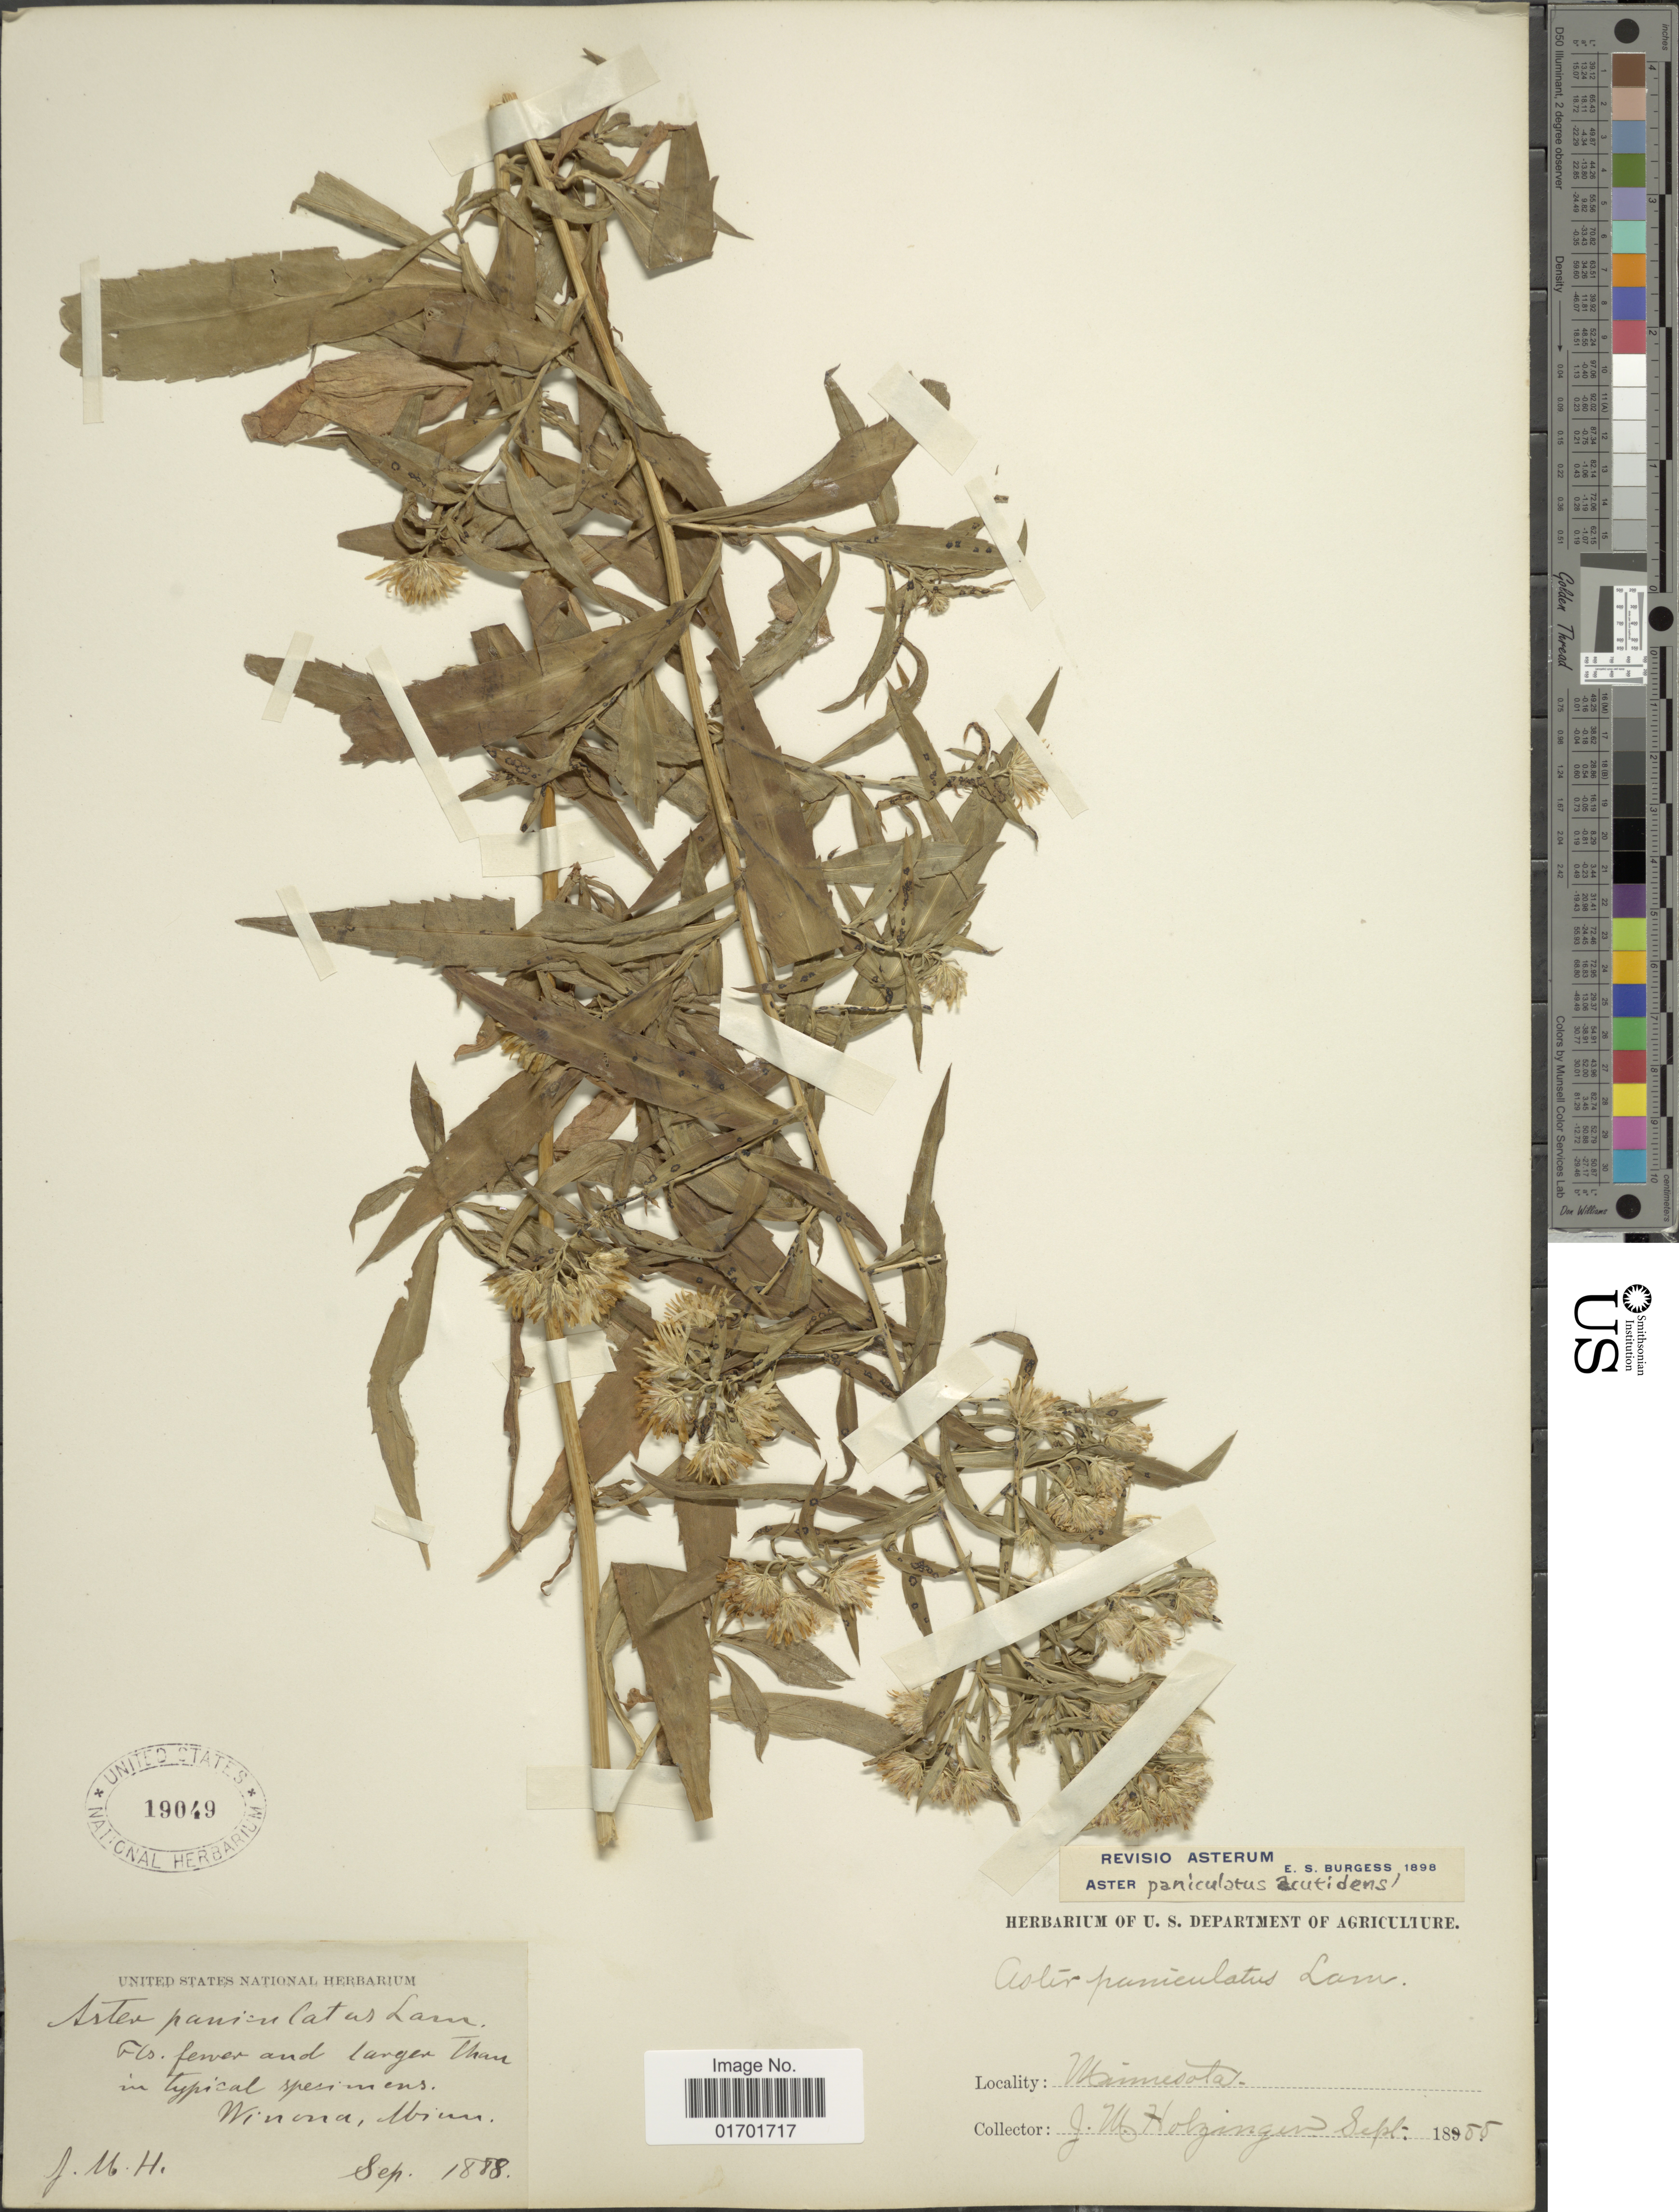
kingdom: Plantae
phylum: Tracheophyta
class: Magnoliopsida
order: Asterales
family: Asteraceae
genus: Symphyotrichum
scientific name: Symphyotrichum lanceolatum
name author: (Willd.) G.L. Nesom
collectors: J. M. Holzinger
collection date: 1888-09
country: United States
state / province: Minnesota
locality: Winona.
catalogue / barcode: US 19049